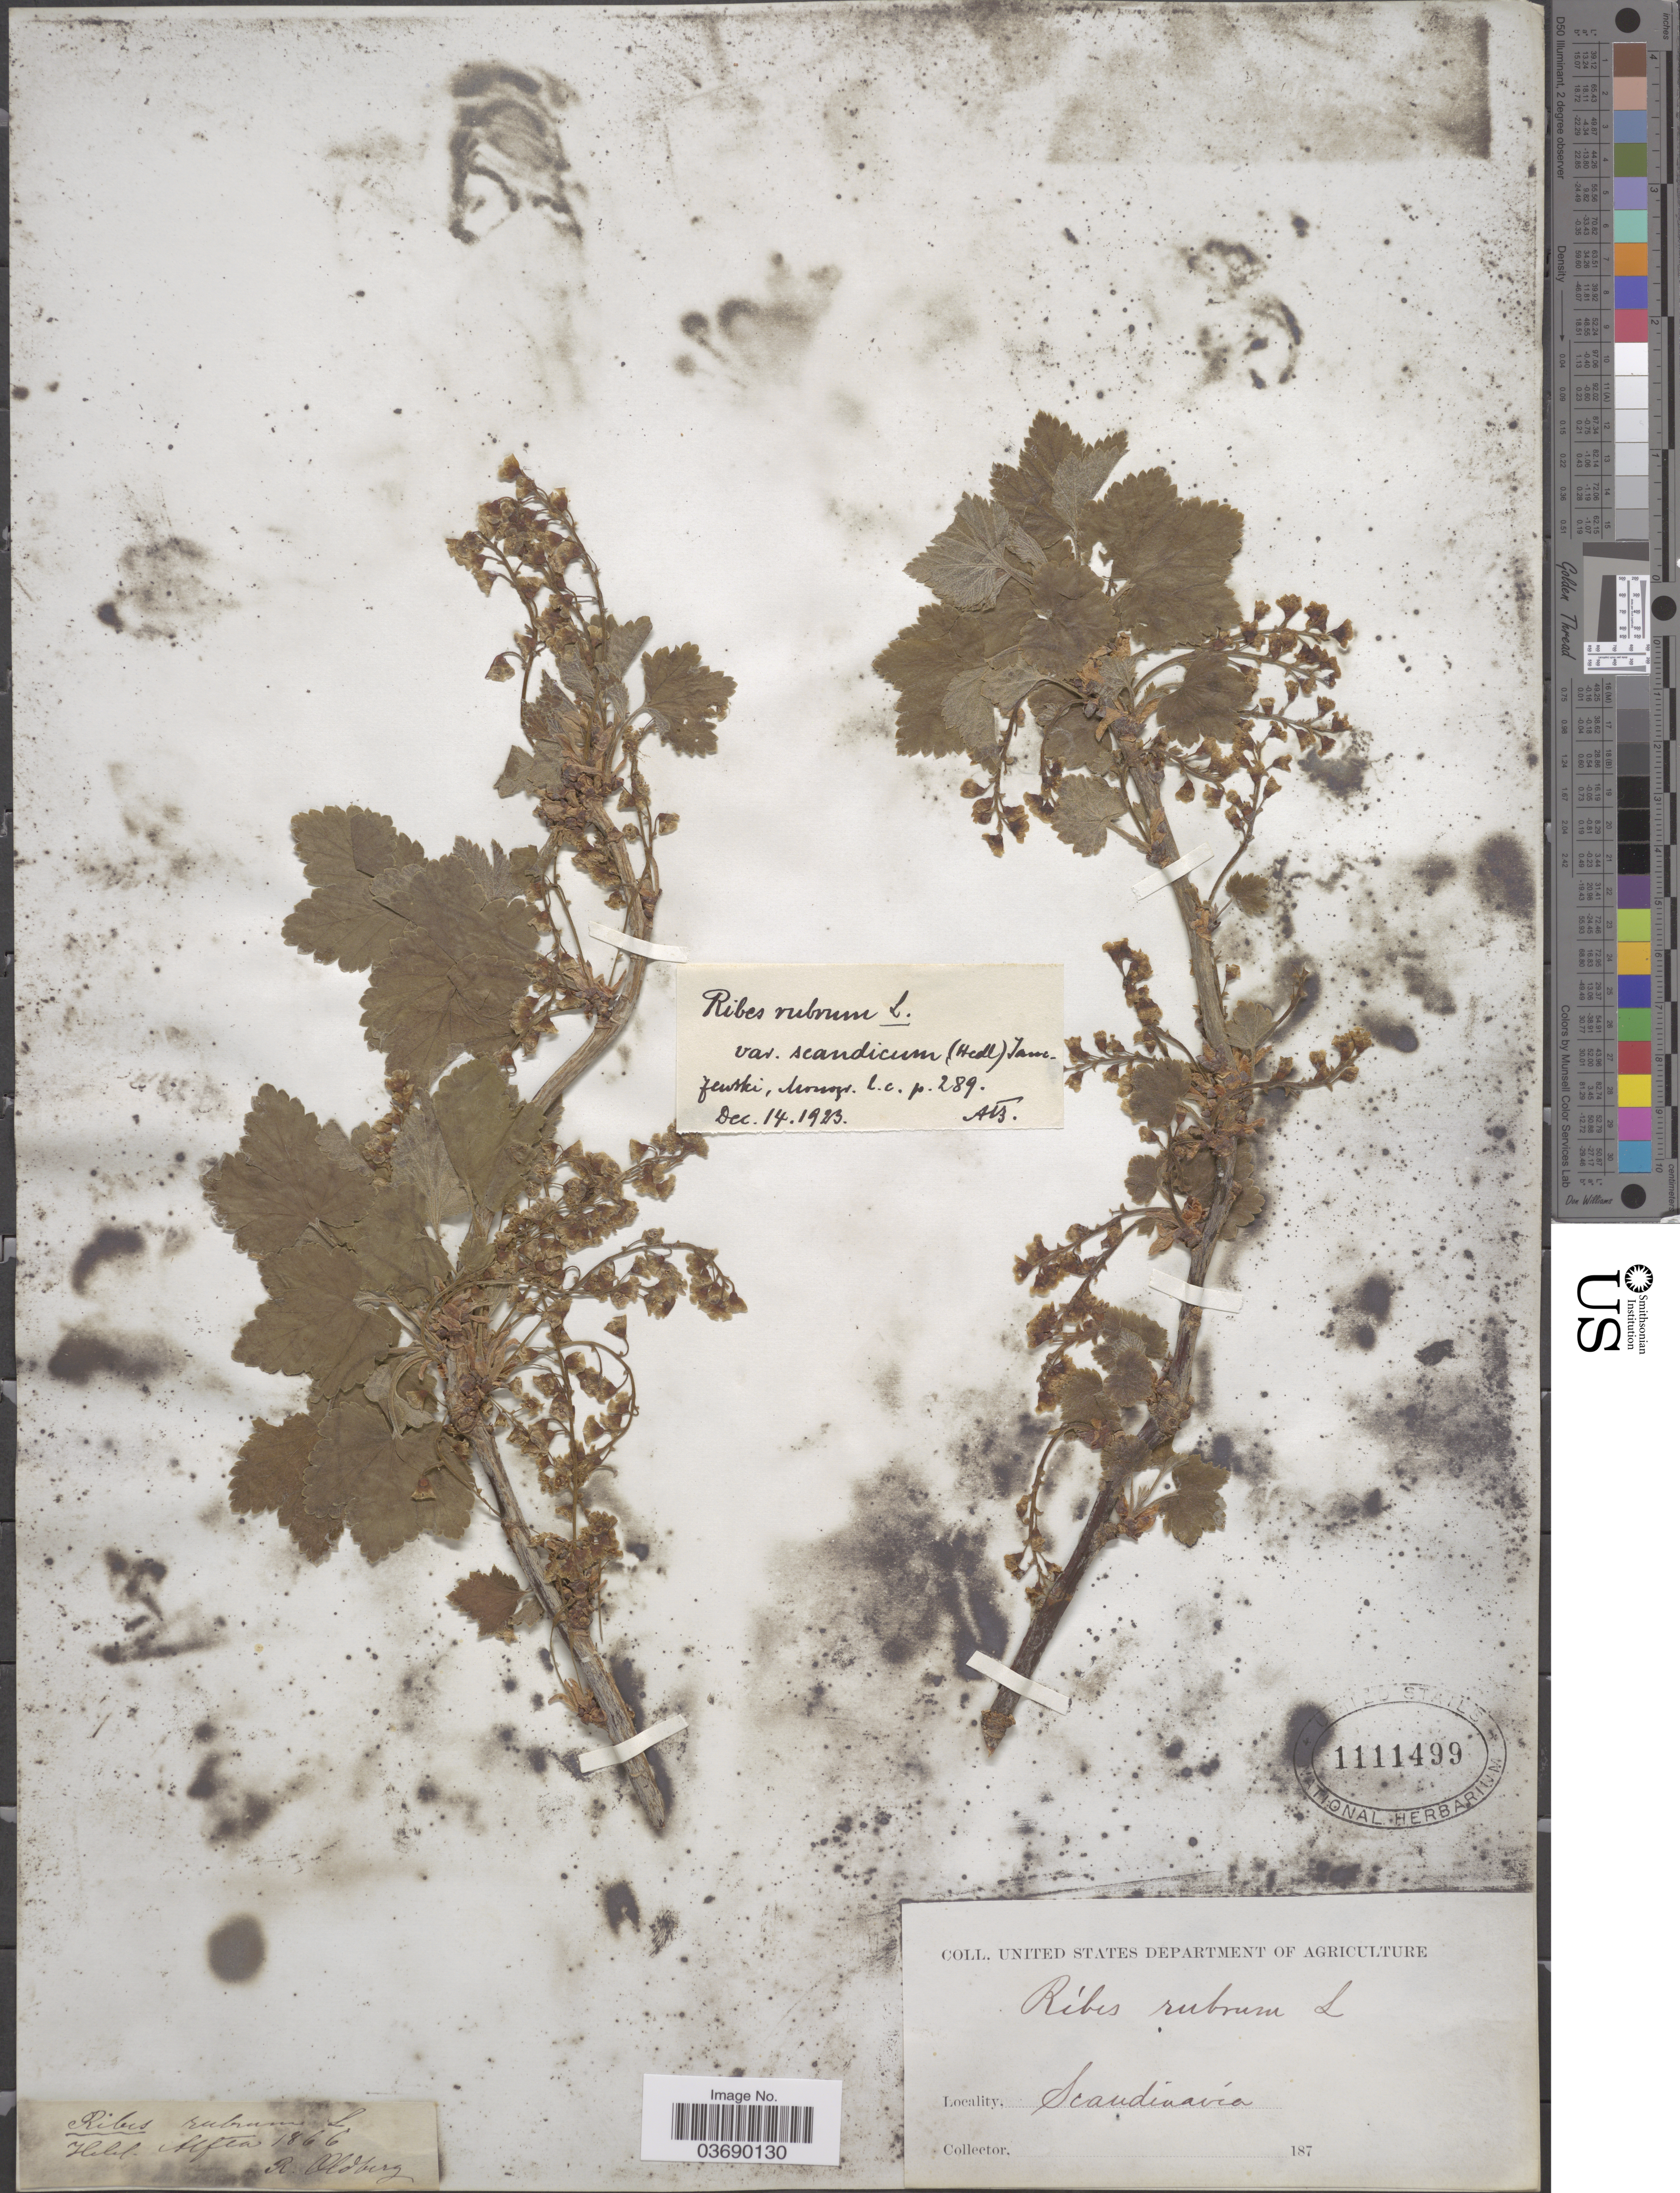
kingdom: Plantae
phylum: Tracheophyta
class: Magnoliopsida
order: Saxifragales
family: Grossulariaceae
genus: Ribes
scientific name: Ribes rubrum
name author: L.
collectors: R. Oldberg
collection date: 1866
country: Sweden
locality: Scandinavia. Helel. Alfta.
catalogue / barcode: US 1111499